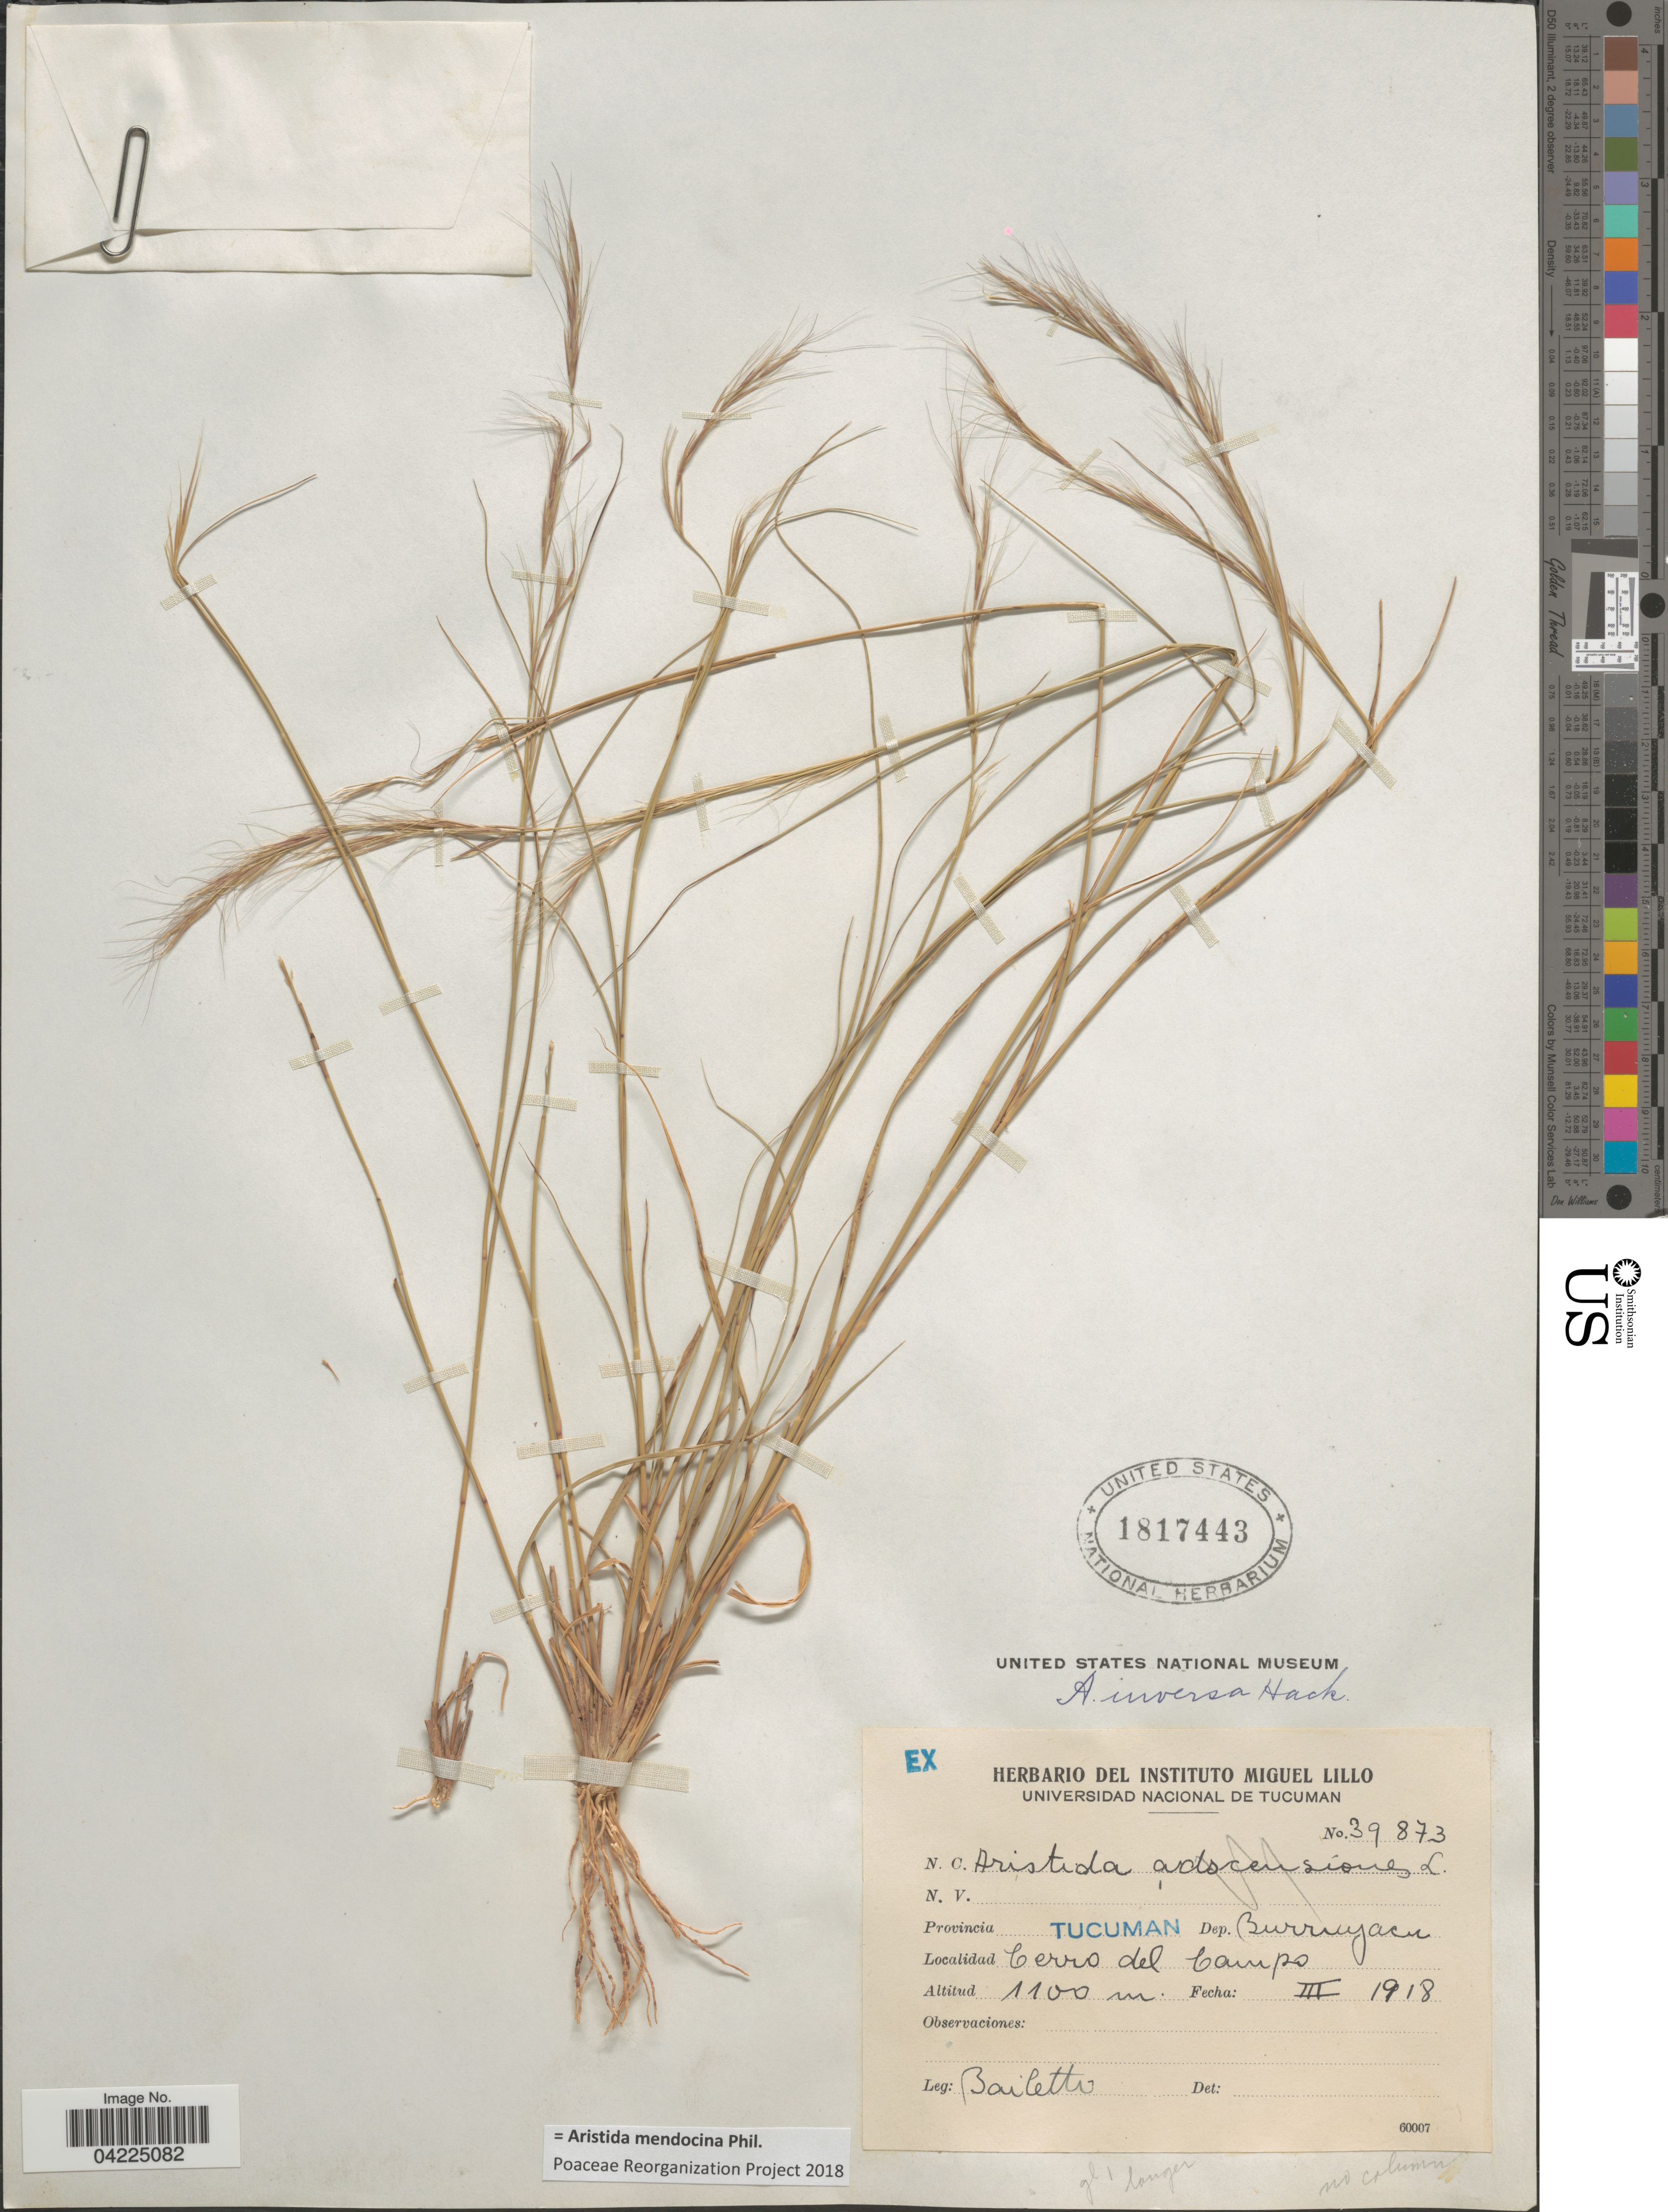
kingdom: Plantae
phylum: Tracheophyta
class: Liliopsida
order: Poales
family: Poaceae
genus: Aristida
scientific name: Aristida mendocina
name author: Phil.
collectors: Bailetti, --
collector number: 39873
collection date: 1918-03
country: Argentina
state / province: Tucuman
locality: Dep. Burruyacu. Cerro del Campo.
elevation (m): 1100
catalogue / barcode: US 1817443